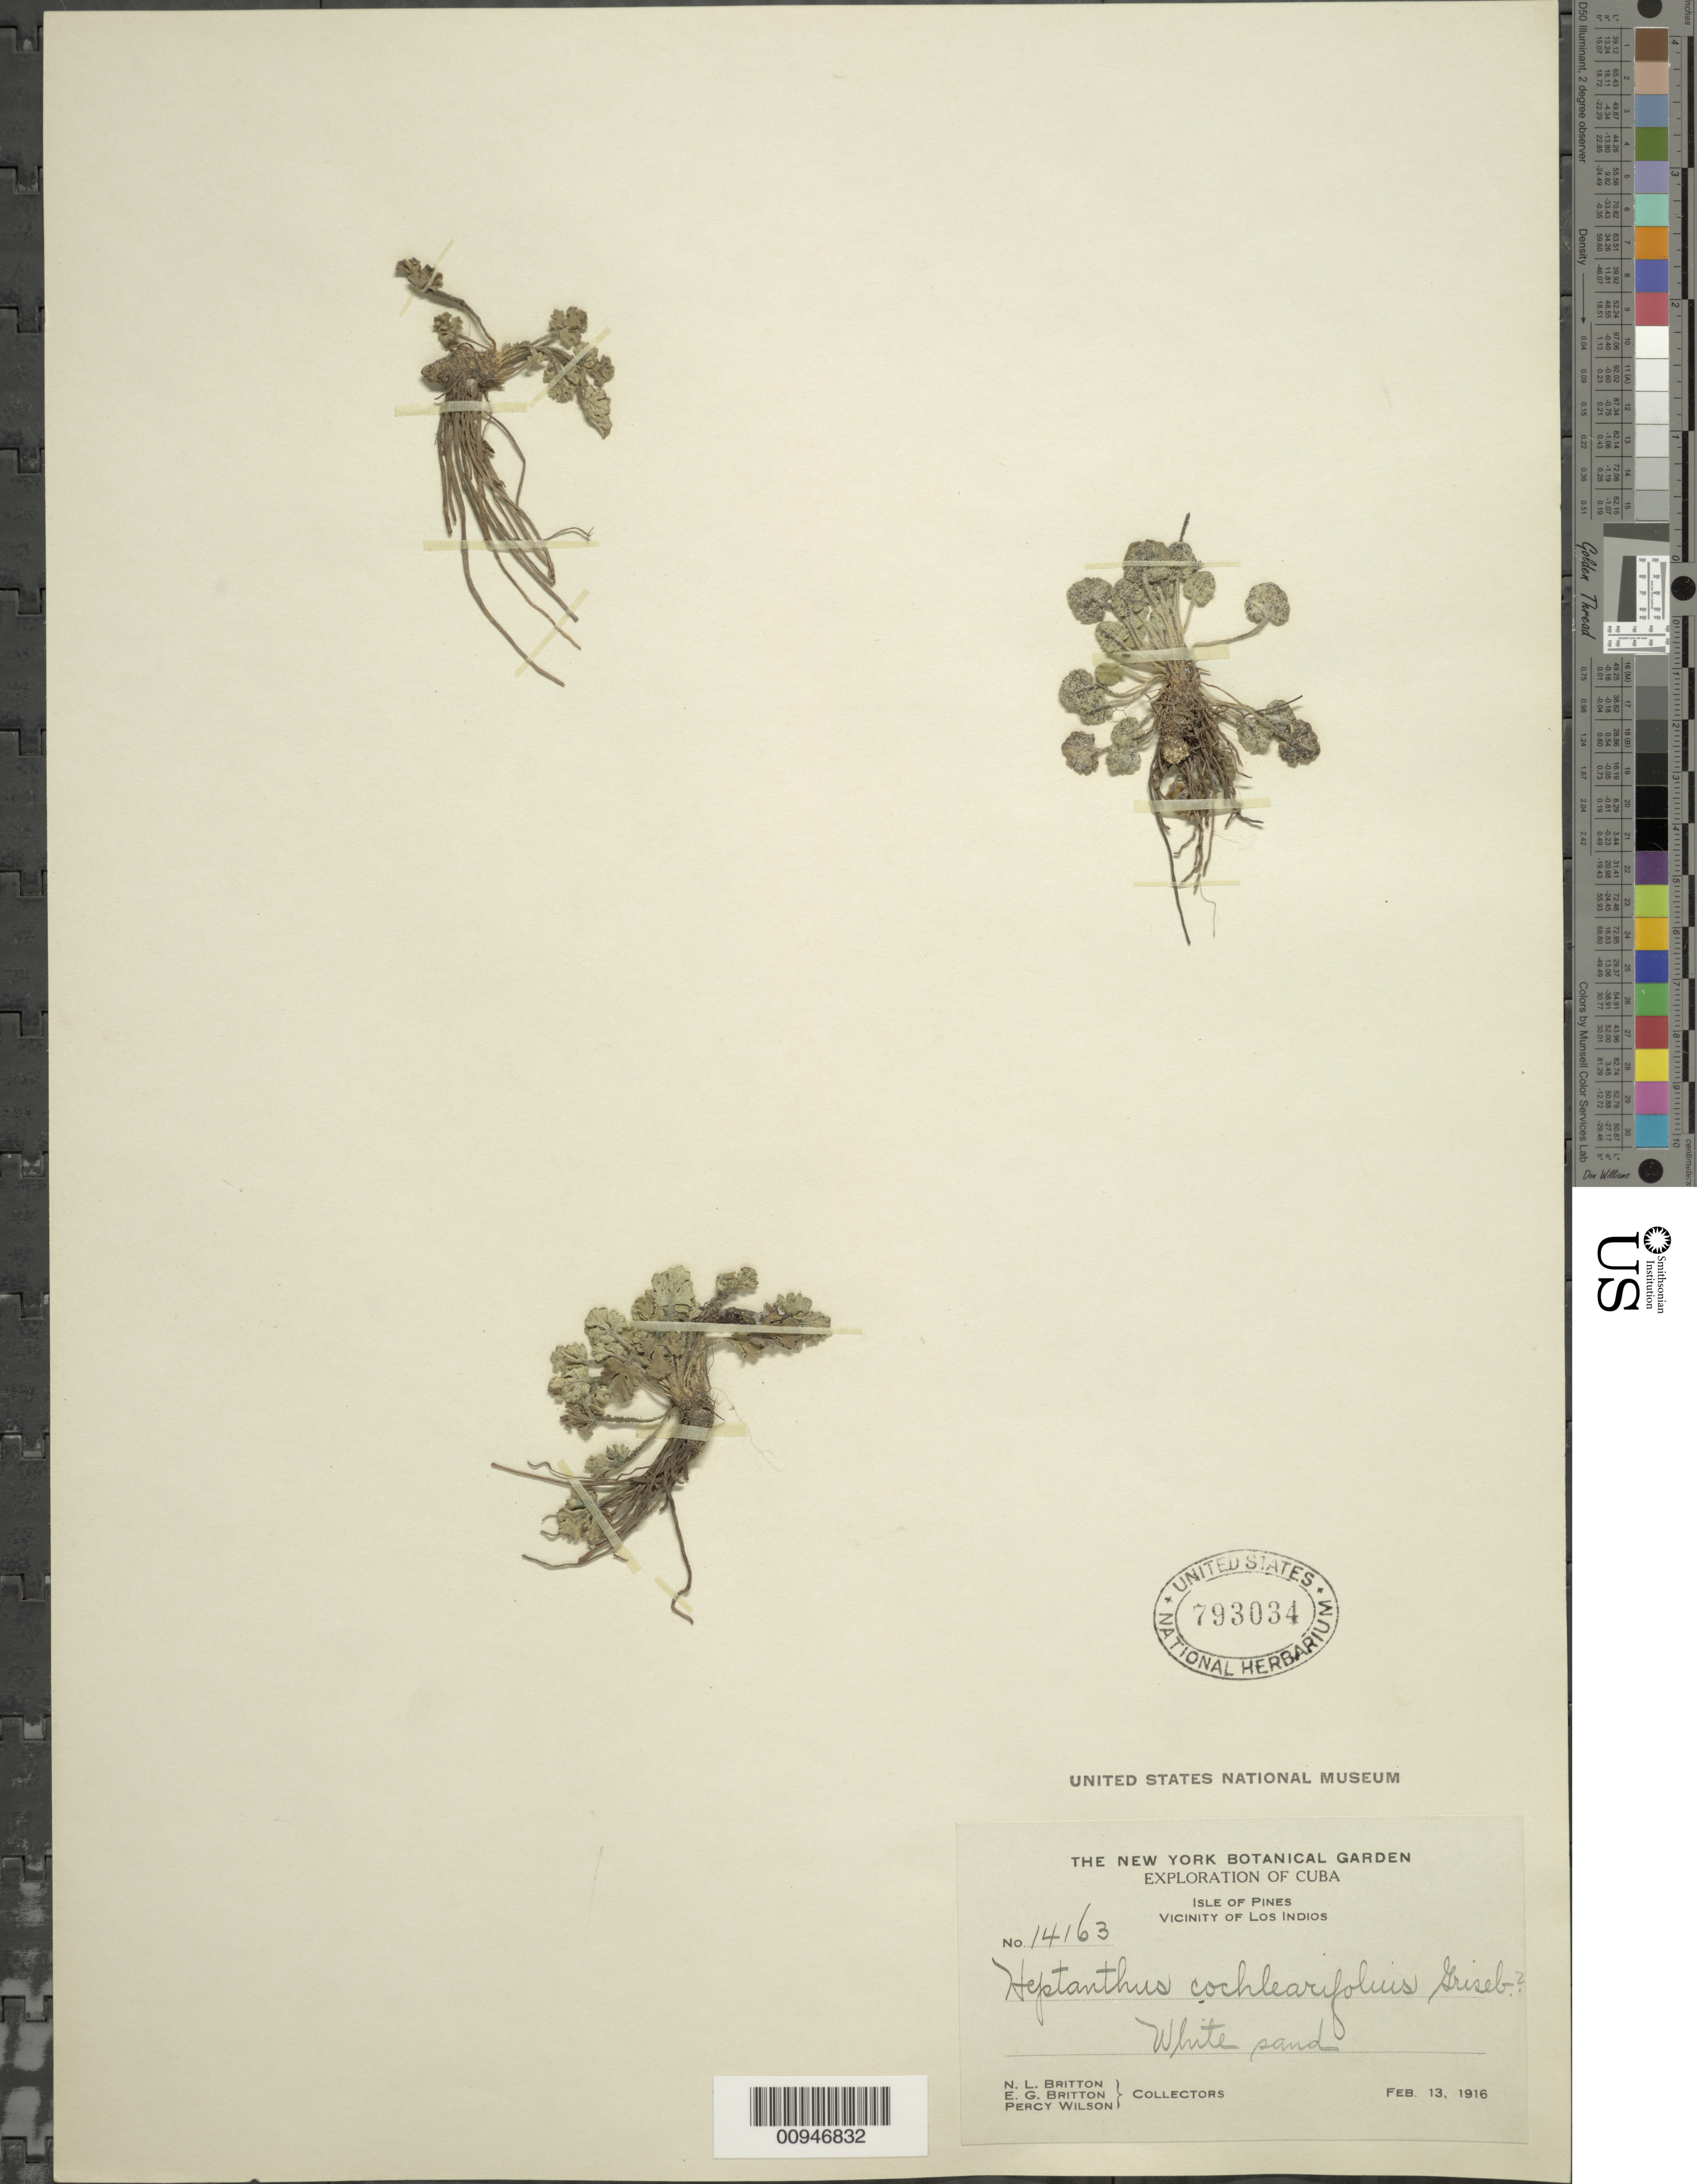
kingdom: Plantae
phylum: Tracheophyta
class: Magnoliopsida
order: Asterales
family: Asteraceae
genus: Heptanthus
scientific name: Heptanthus cochlearfolius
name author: Griseb.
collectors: N. Britton, E. G. Britton & P. Wilson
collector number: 14163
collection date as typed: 13 Feb 1916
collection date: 1916-02-13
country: Cuba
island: Isla de la Juventud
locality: Vicinity of Los Indios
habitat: White sand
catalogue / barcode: US 793034